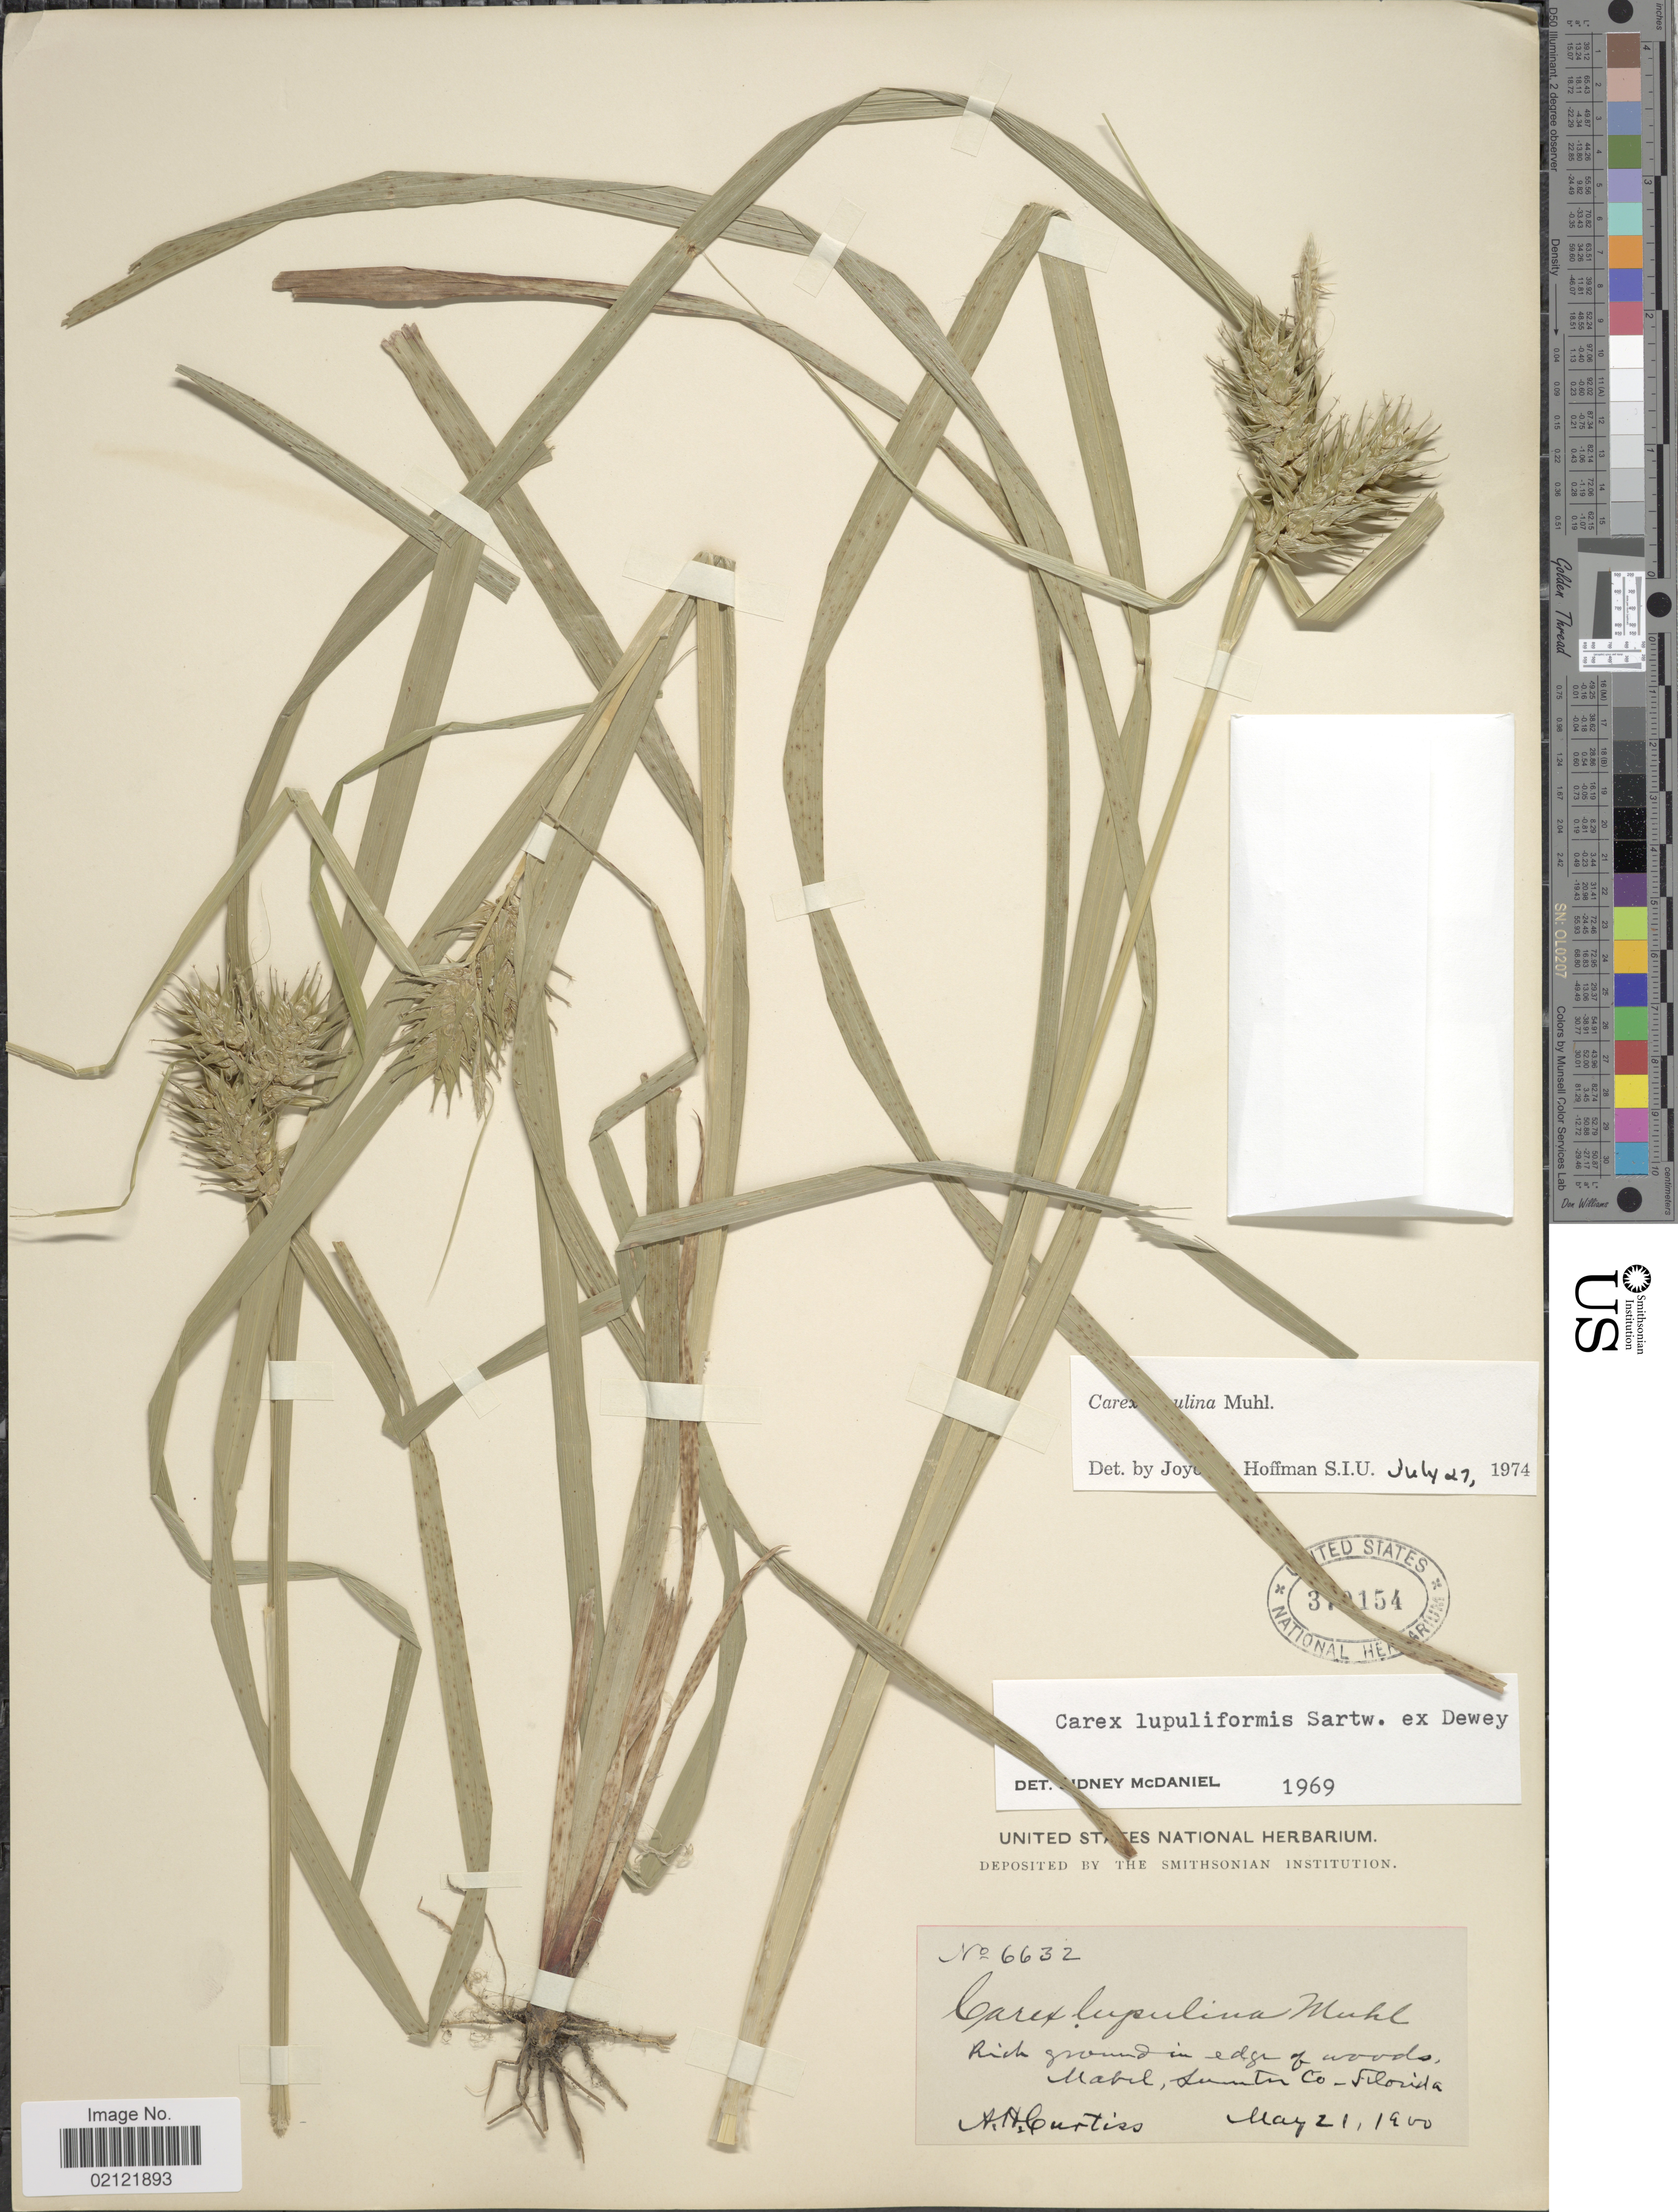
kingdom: Plantae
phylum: Tracheophyta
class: Liliopsida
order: Poales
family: Cyperaceae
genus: Carex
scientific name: Carex lupulina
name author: Muhl. ex Willd.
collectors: A. H. Curtiss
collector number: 6632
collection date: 1900-05-21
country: United States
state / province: Florida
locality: Rich ground in edge of woods, Mabel, Sumter Co.- Florida